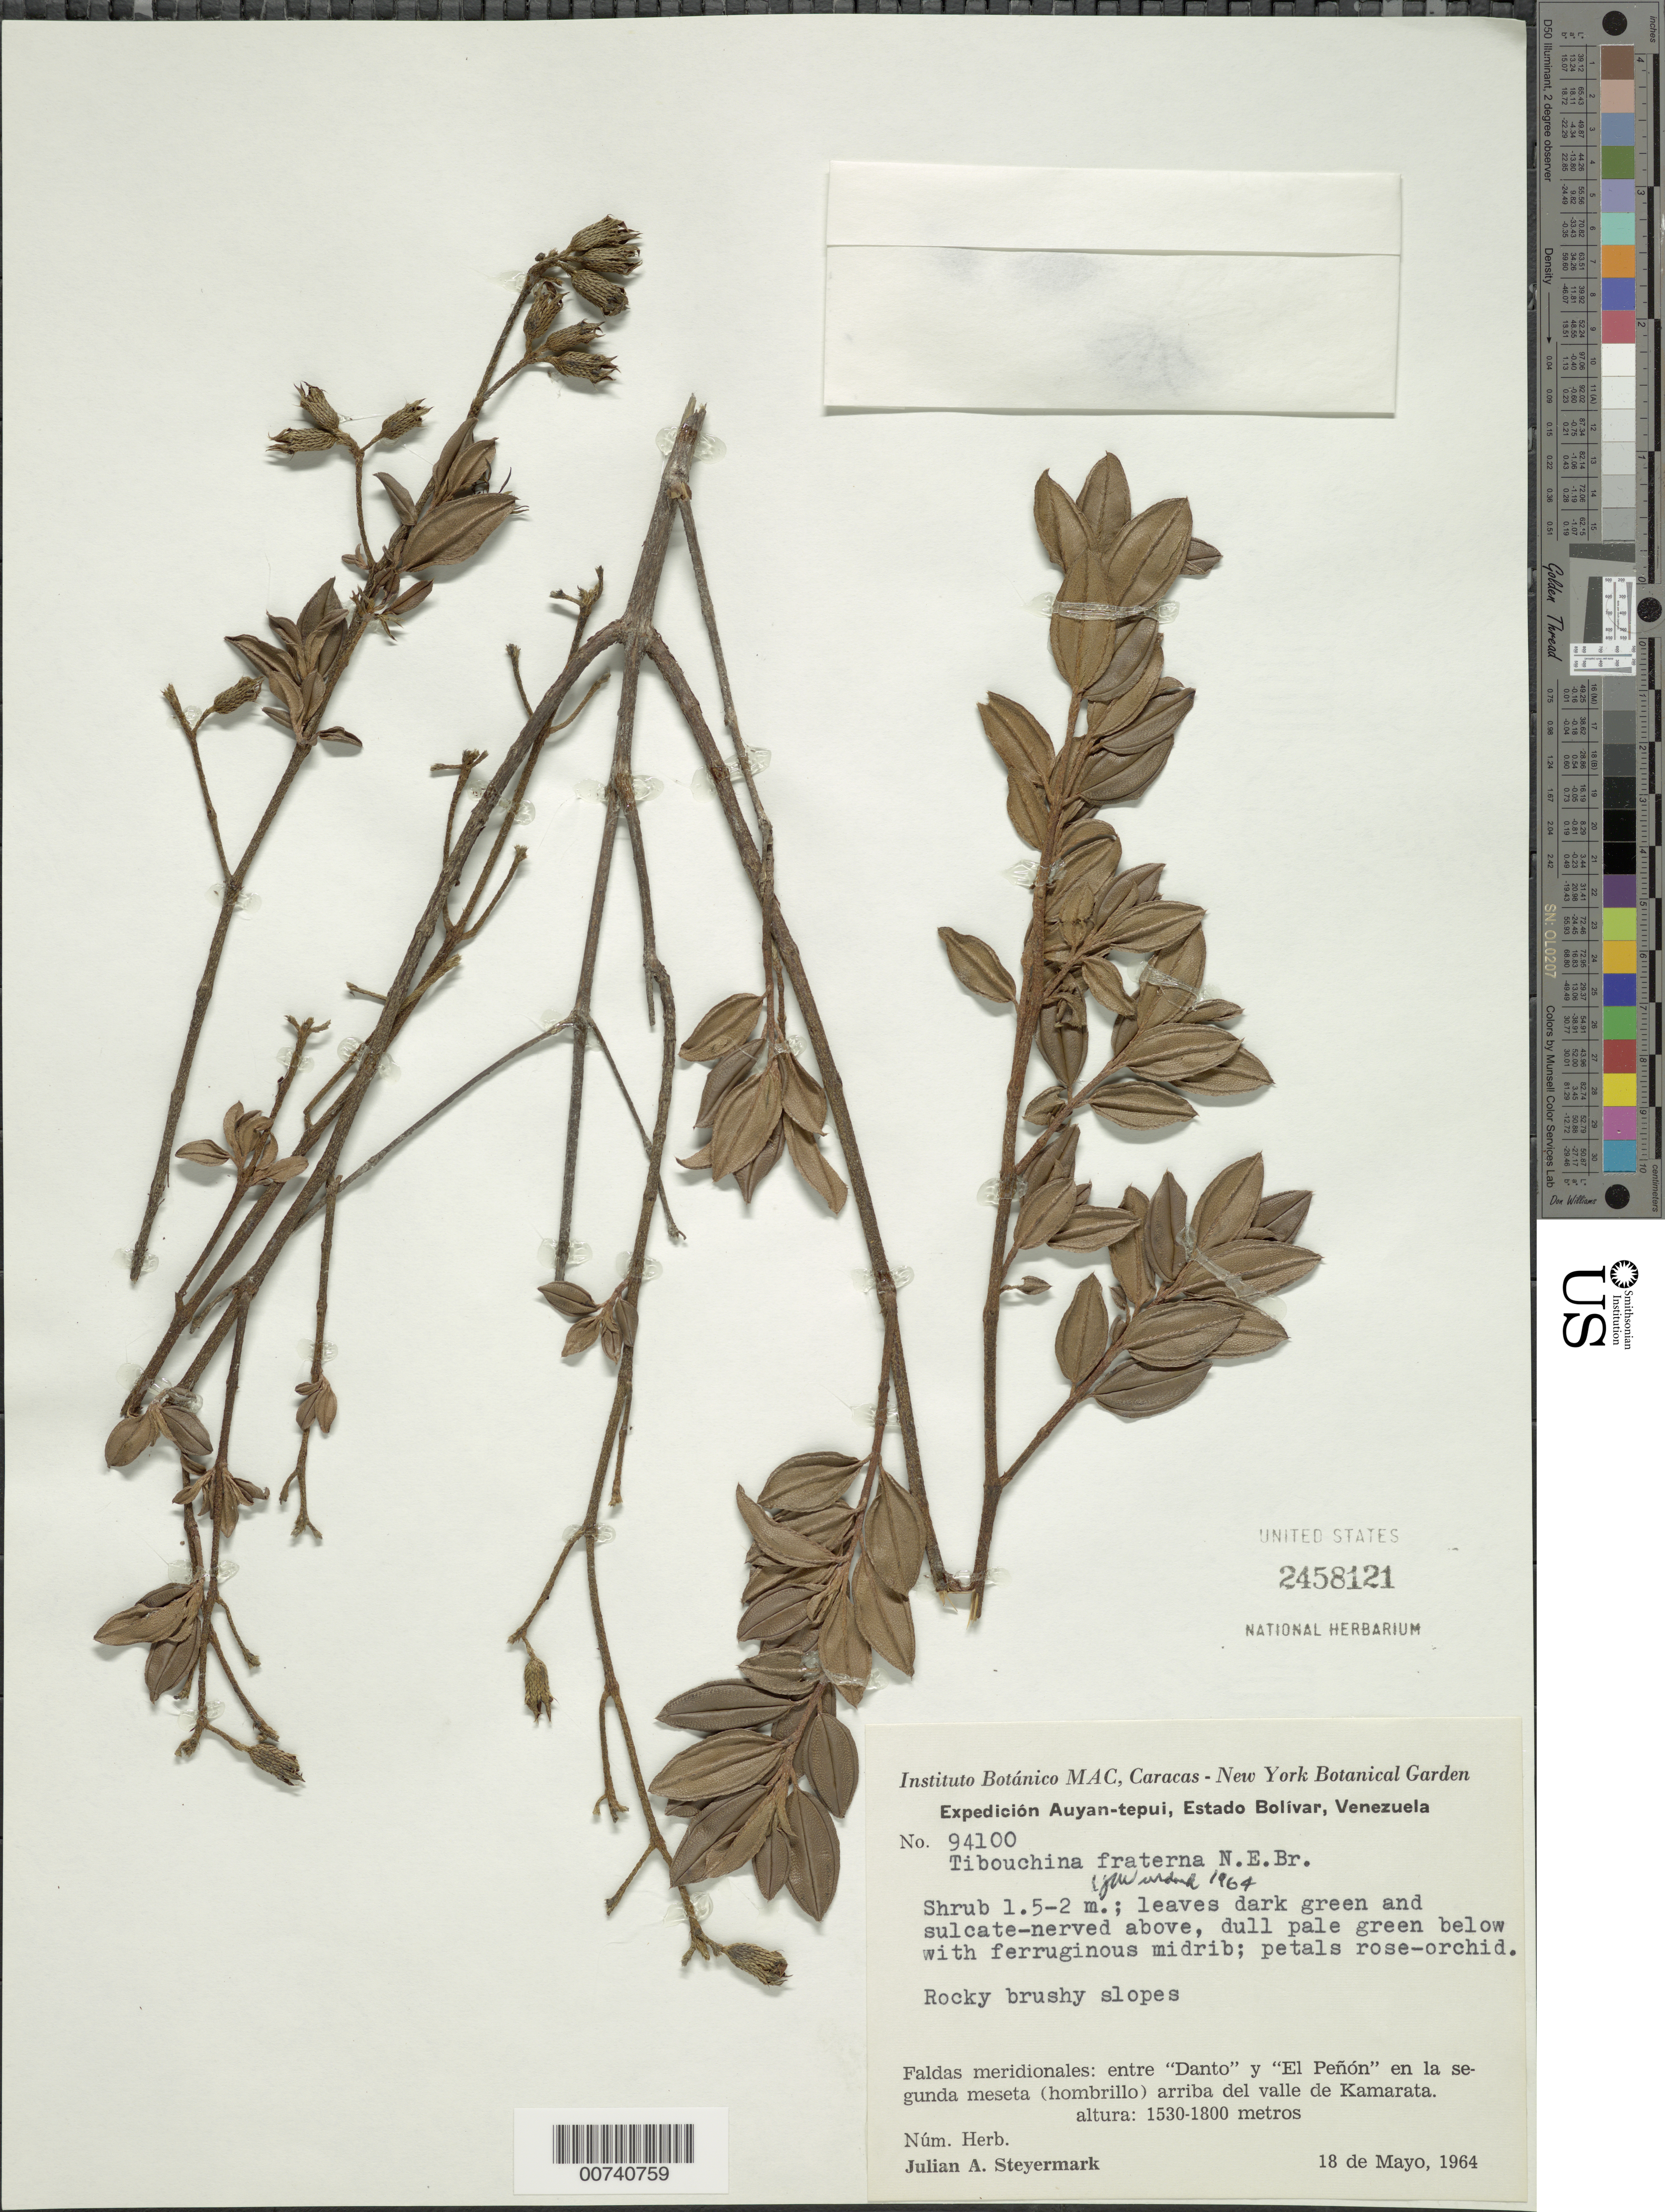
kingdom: Plantae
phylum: Tracheophyta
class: Magnoliopsida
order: Myrtales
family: Melastomataceae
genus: Tibouchina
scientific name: Tibouchina fraterna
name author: N.E. Br.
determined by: Wurdack, John J., (US), US (UNITED STATES)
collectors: J. Steyermark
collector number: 94100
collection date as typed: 18-May-64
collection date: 1964-05-18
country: Venezuela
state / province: Bolívar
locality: Auyan-tepuí, between Danto & El Peñón, Kamarata valley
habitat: Rocky brushy slopes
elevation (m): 1530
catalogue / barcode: US 2458121